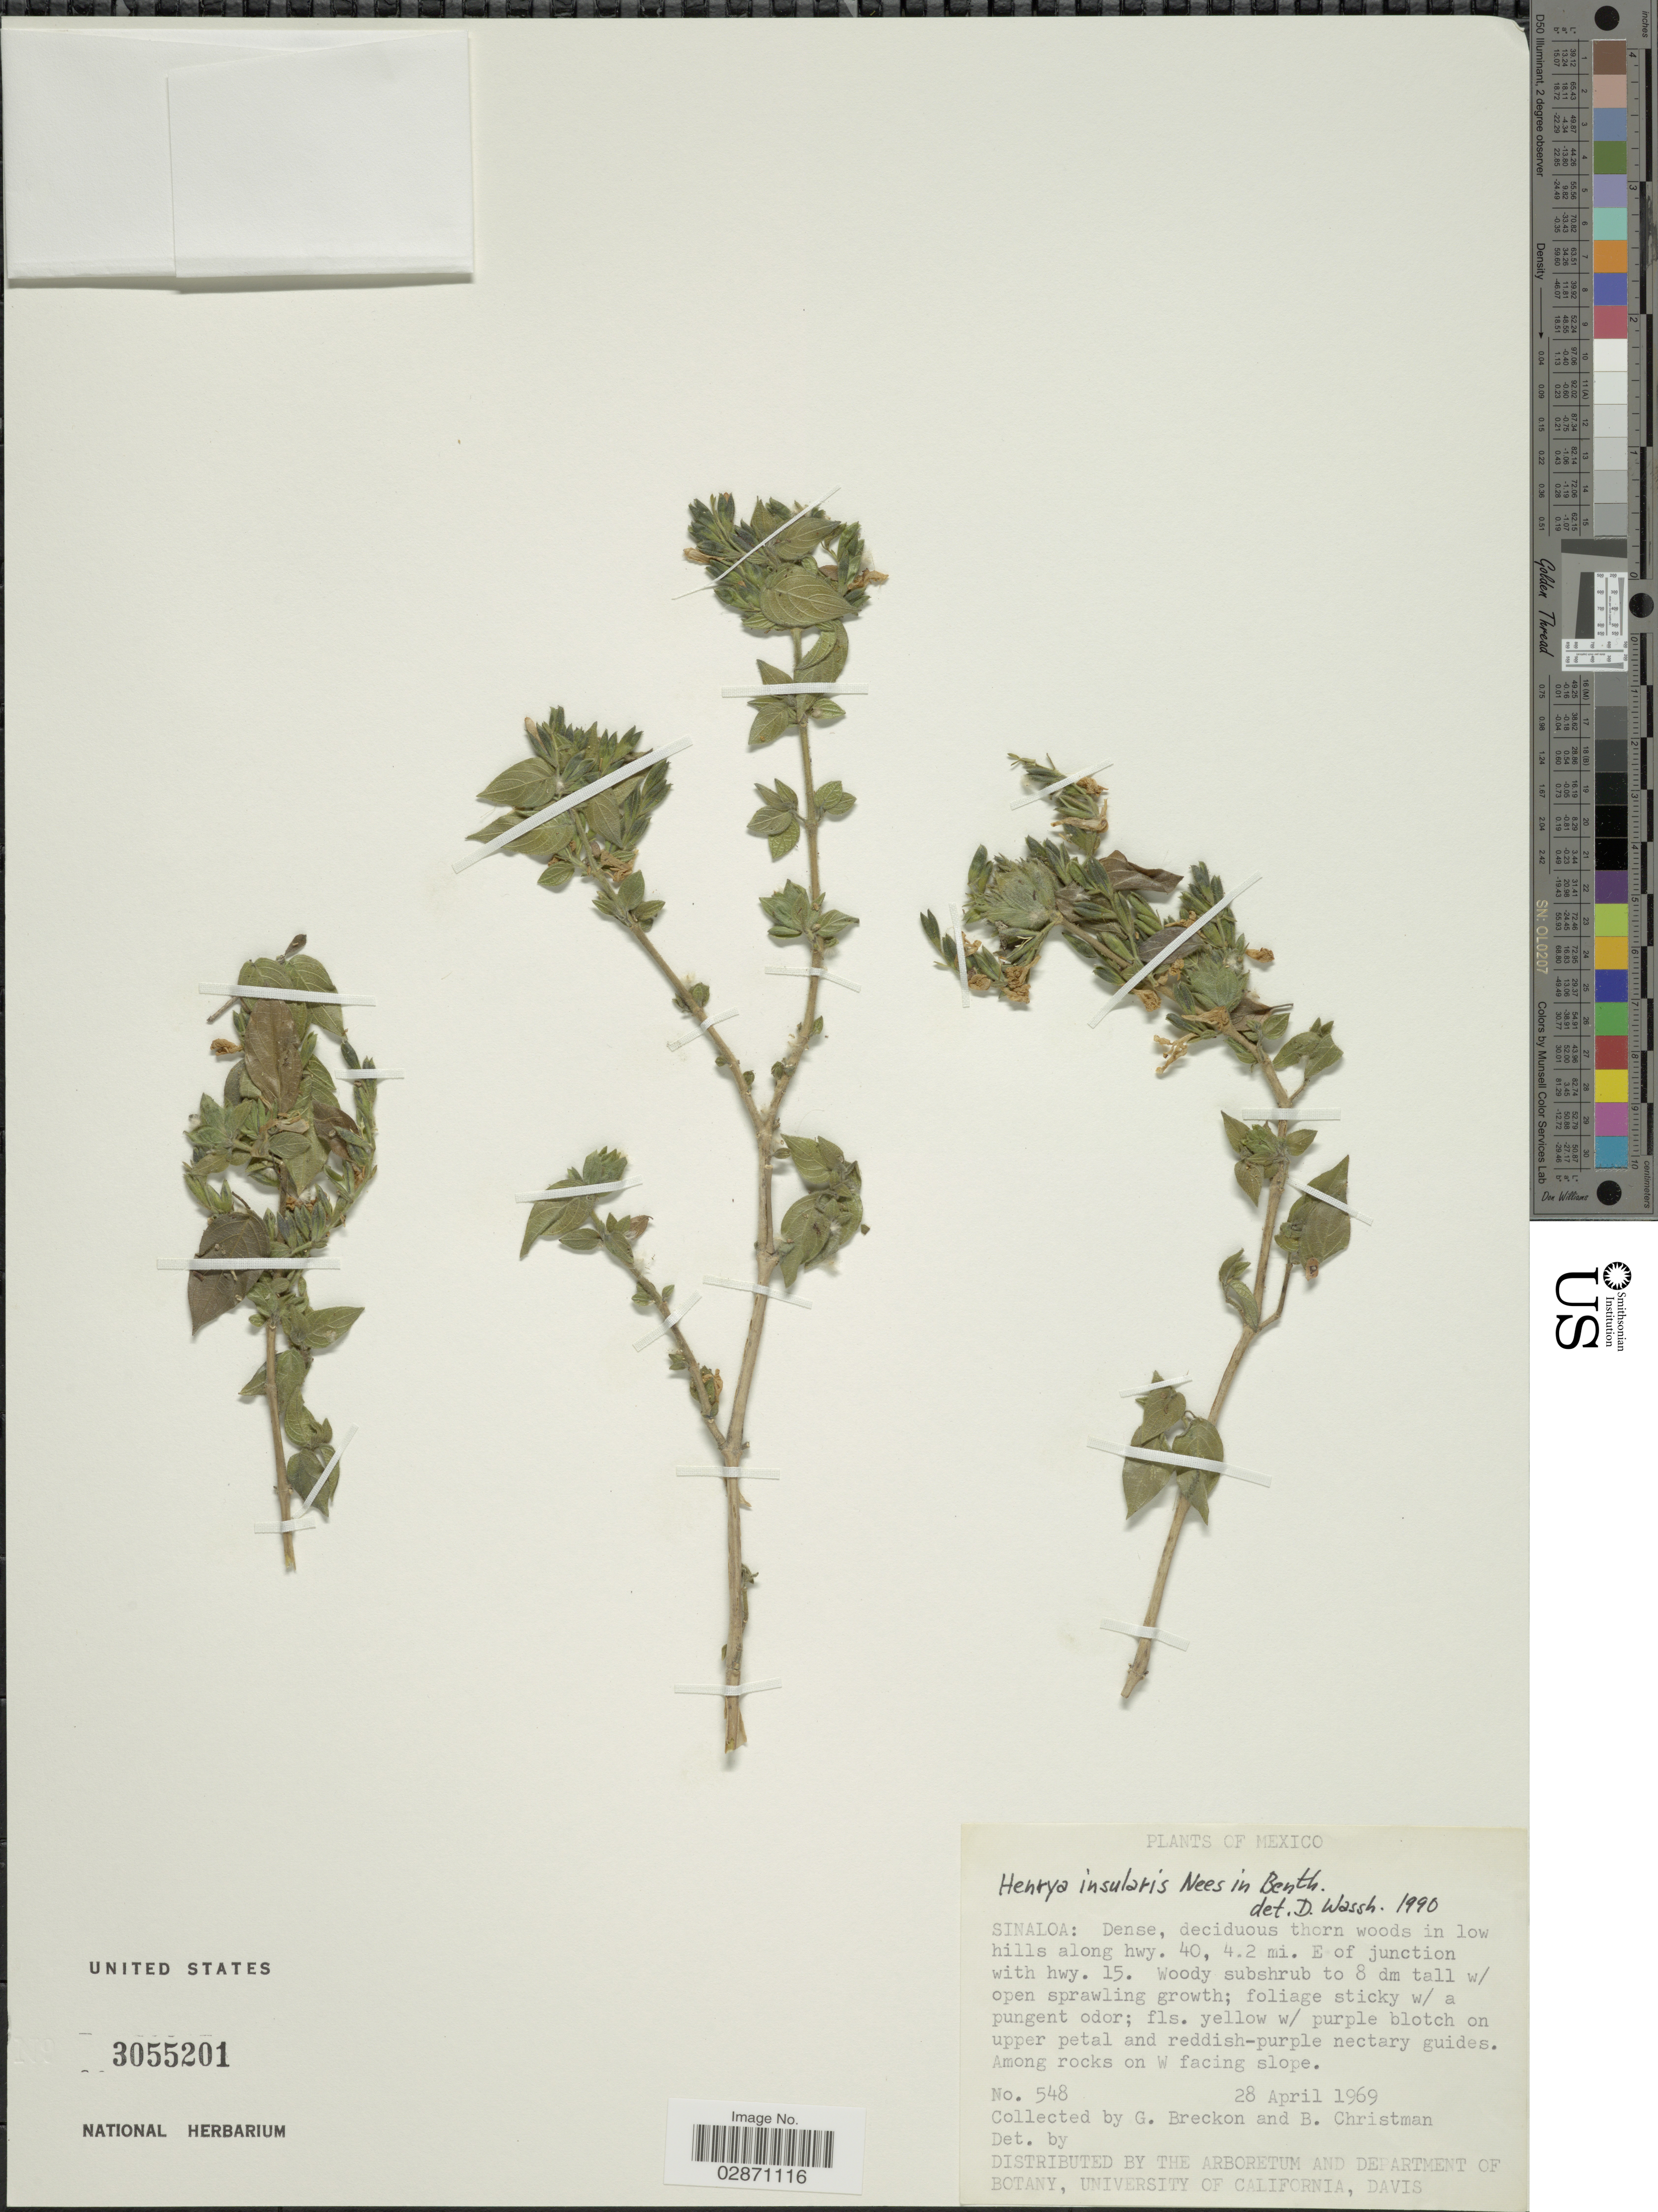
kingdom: Plantae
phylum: Tracheophyta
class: Magnoliopsida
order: Lamiales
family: Acanthaceae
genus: Henrya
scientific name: Henrya insularis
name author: Nees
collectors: G. Breckon & B. Christman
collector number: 548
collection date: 1969-04-28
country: Mexico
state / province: Sinaloa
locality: Along hwy. 40, 4.2 mi. E of junction with hwy. 15.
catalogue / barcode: US 3055201